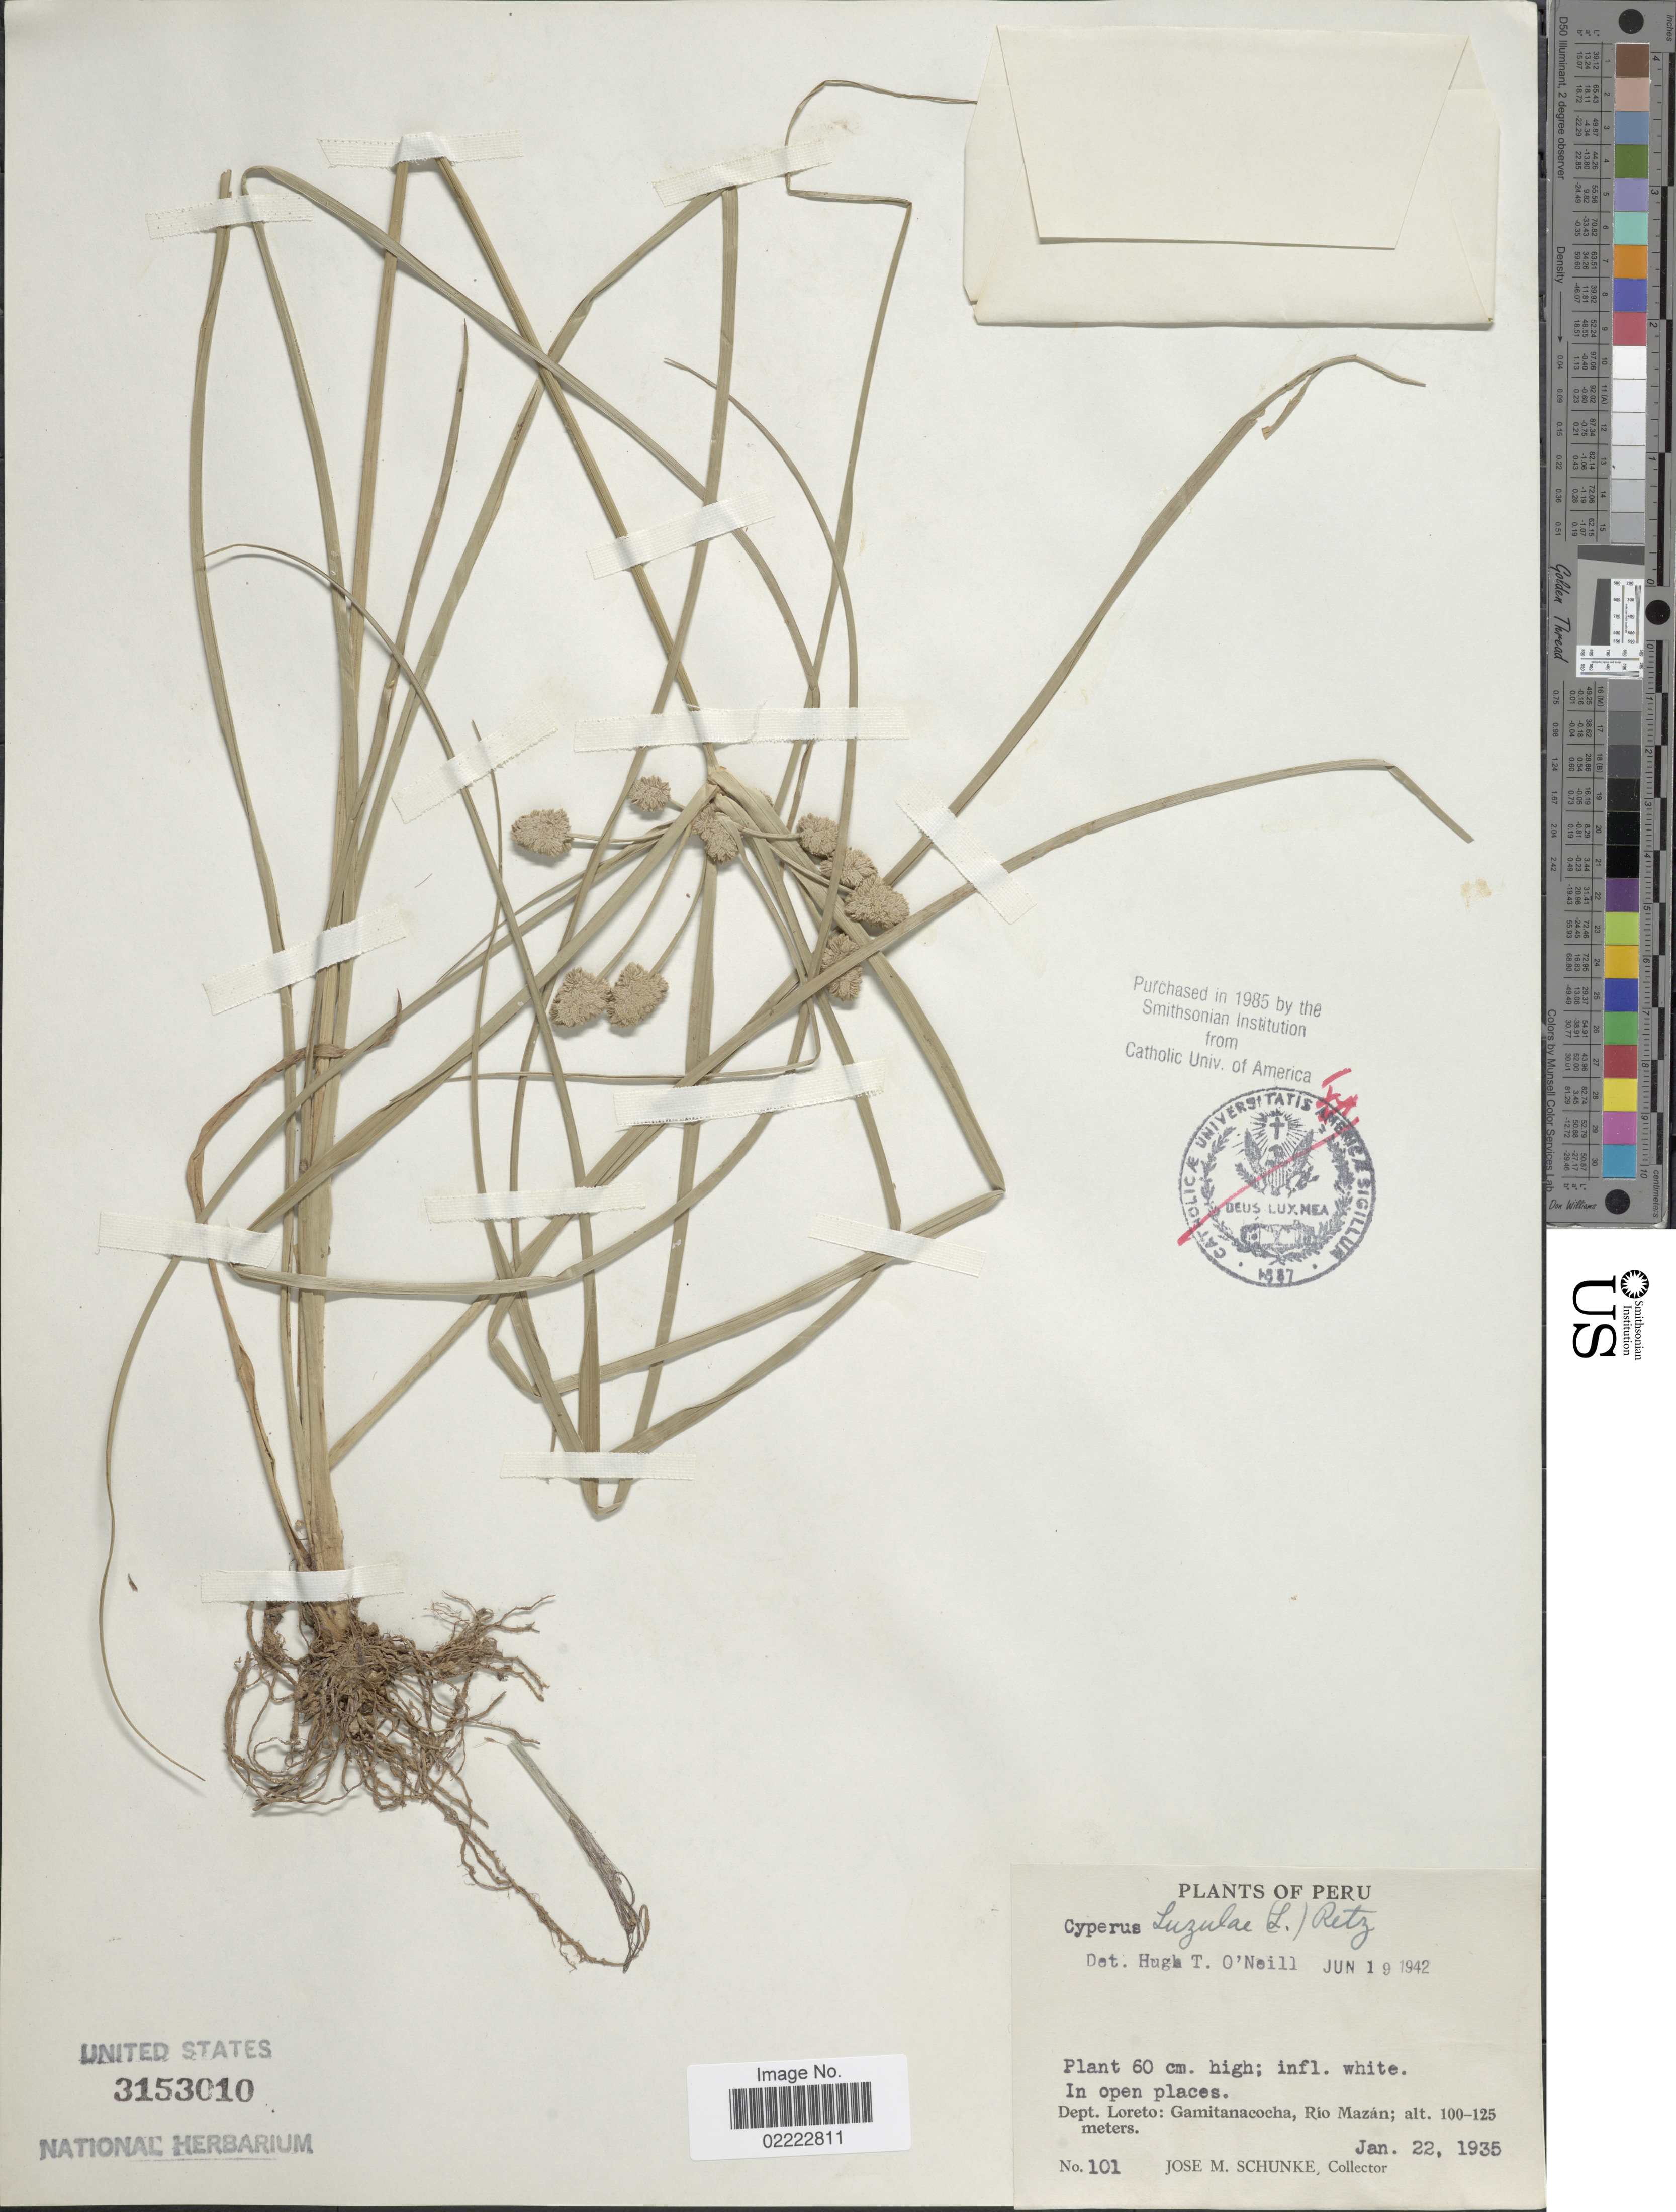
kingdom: Plantae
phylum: Tracheophyta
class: Liliopsida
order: Poales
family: Cyperaceae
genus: Cyperus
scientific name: Cyperus luzulae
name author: (L.) Rottb. ex Retz.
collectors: J. M. Schunke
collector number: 101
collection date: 1935-01-22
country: Peru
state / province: Loreto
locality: In open places, Dept. Loreto: Gamitanacocha, Rio Mazán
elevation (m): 100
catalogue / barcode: US 3153010